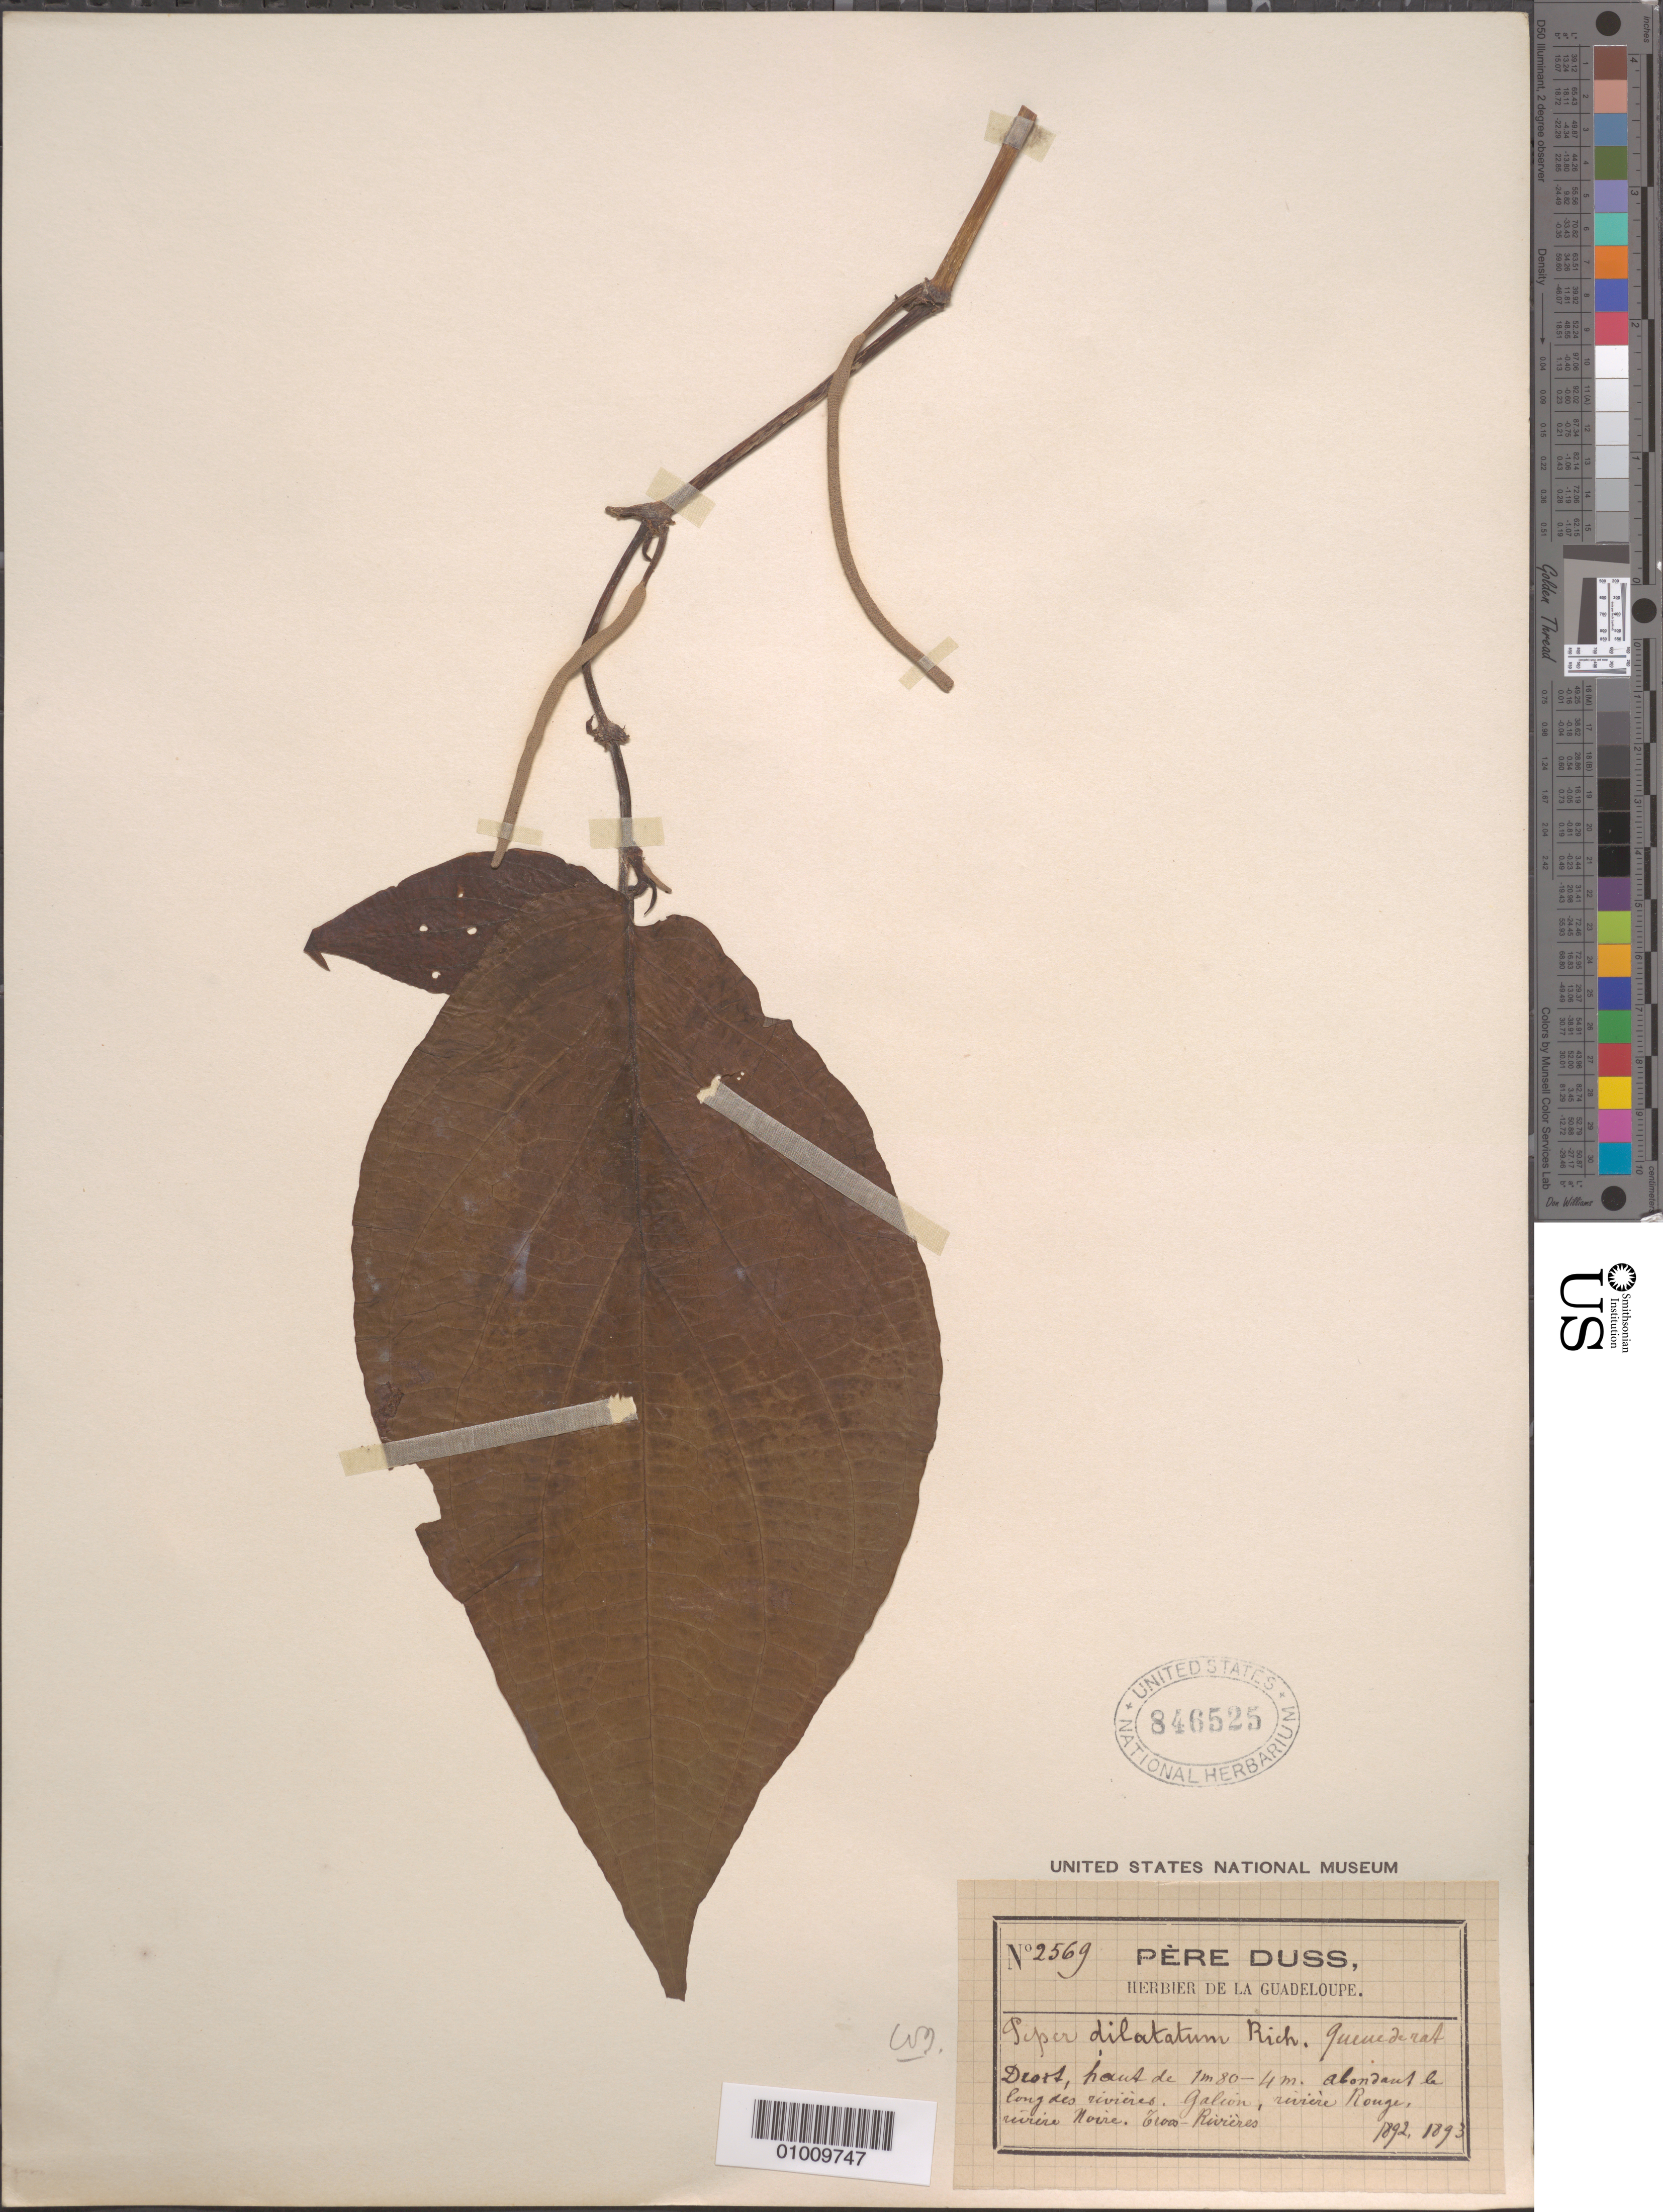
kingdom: Plantae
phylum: Tracheophyta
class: Magnoliopsida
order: Piperales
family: Piperaceae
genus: Piper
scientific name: Piper dilatatum var. dilatatum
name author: Rich.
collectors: Père Duss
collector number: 2569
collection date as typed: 1892 to -- --- 1893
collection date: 1892/1893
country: Guadeloupe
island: Basse Terre [Guadeloupe]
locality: Riviere Rouge. Galion.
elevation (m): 610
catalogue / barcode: US 846525